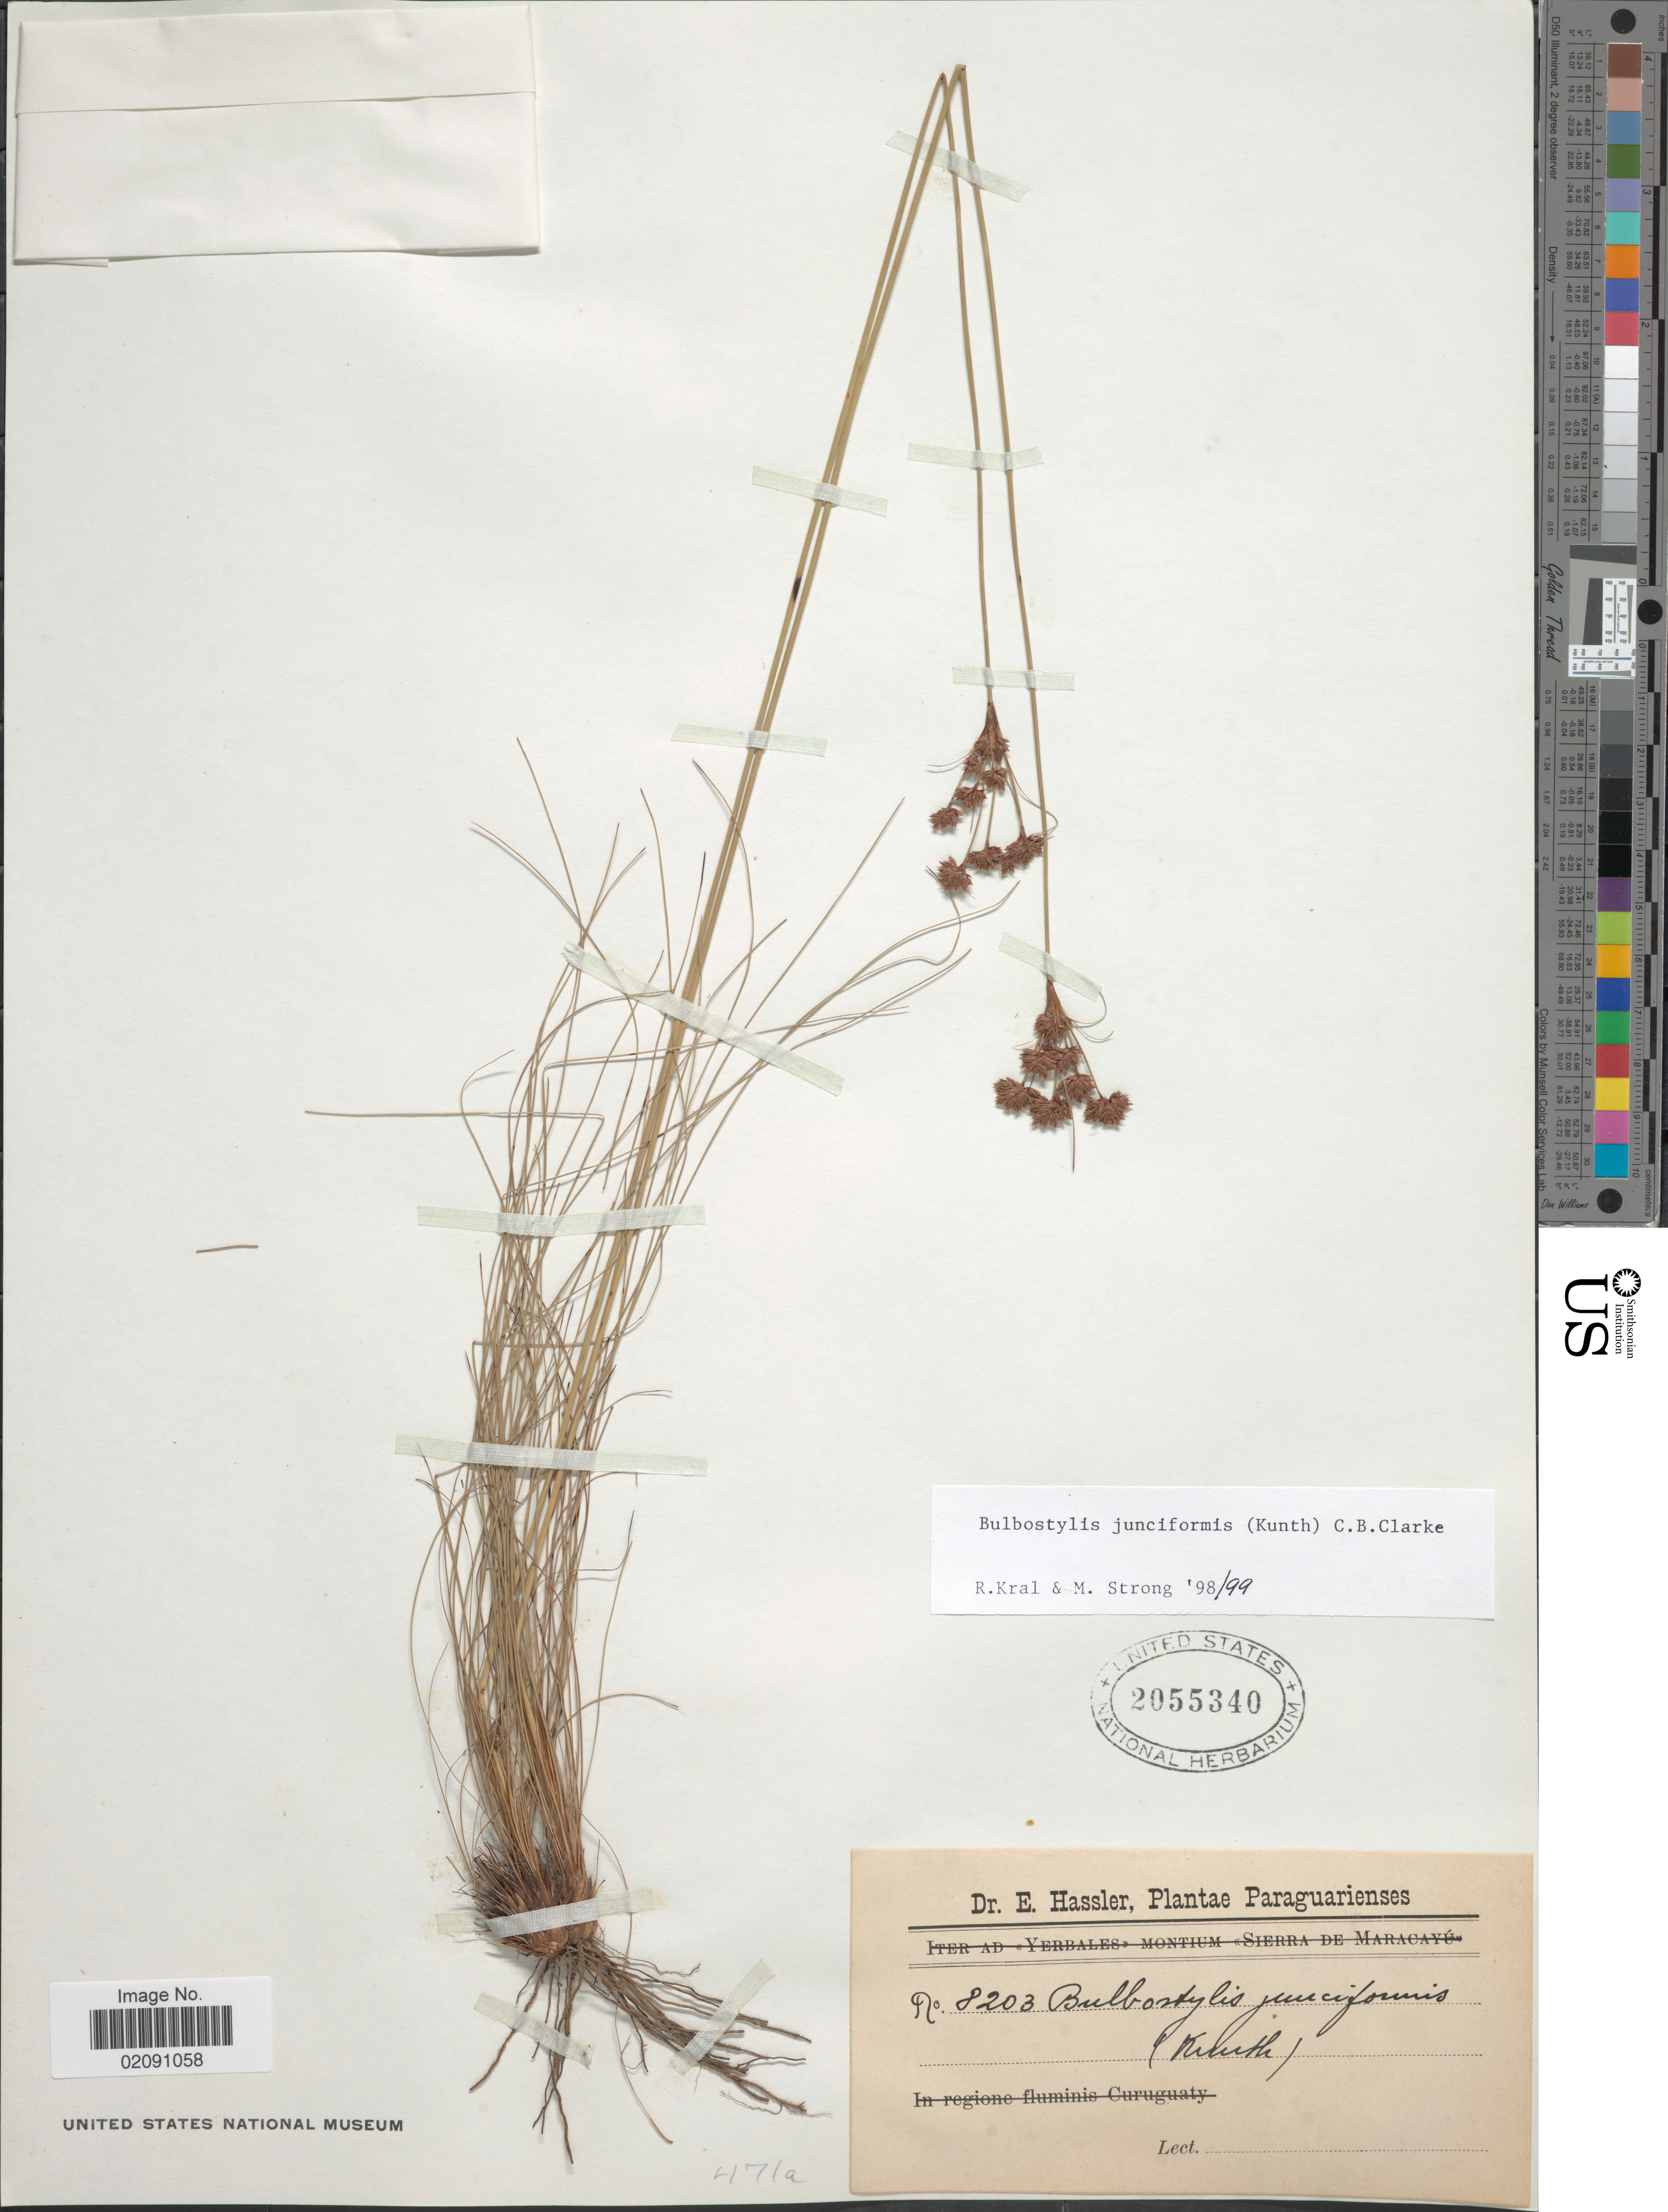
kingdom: Plantae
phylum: Tracheophyta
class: Liliopsida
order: Poales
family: Cyperaceae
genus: Bulbostylis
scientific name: Bulbostylis junciformis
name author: (Kunth) C.B. Clarke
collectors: E. Hassler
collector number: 8203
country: Paraguay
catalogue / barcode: US 2055340